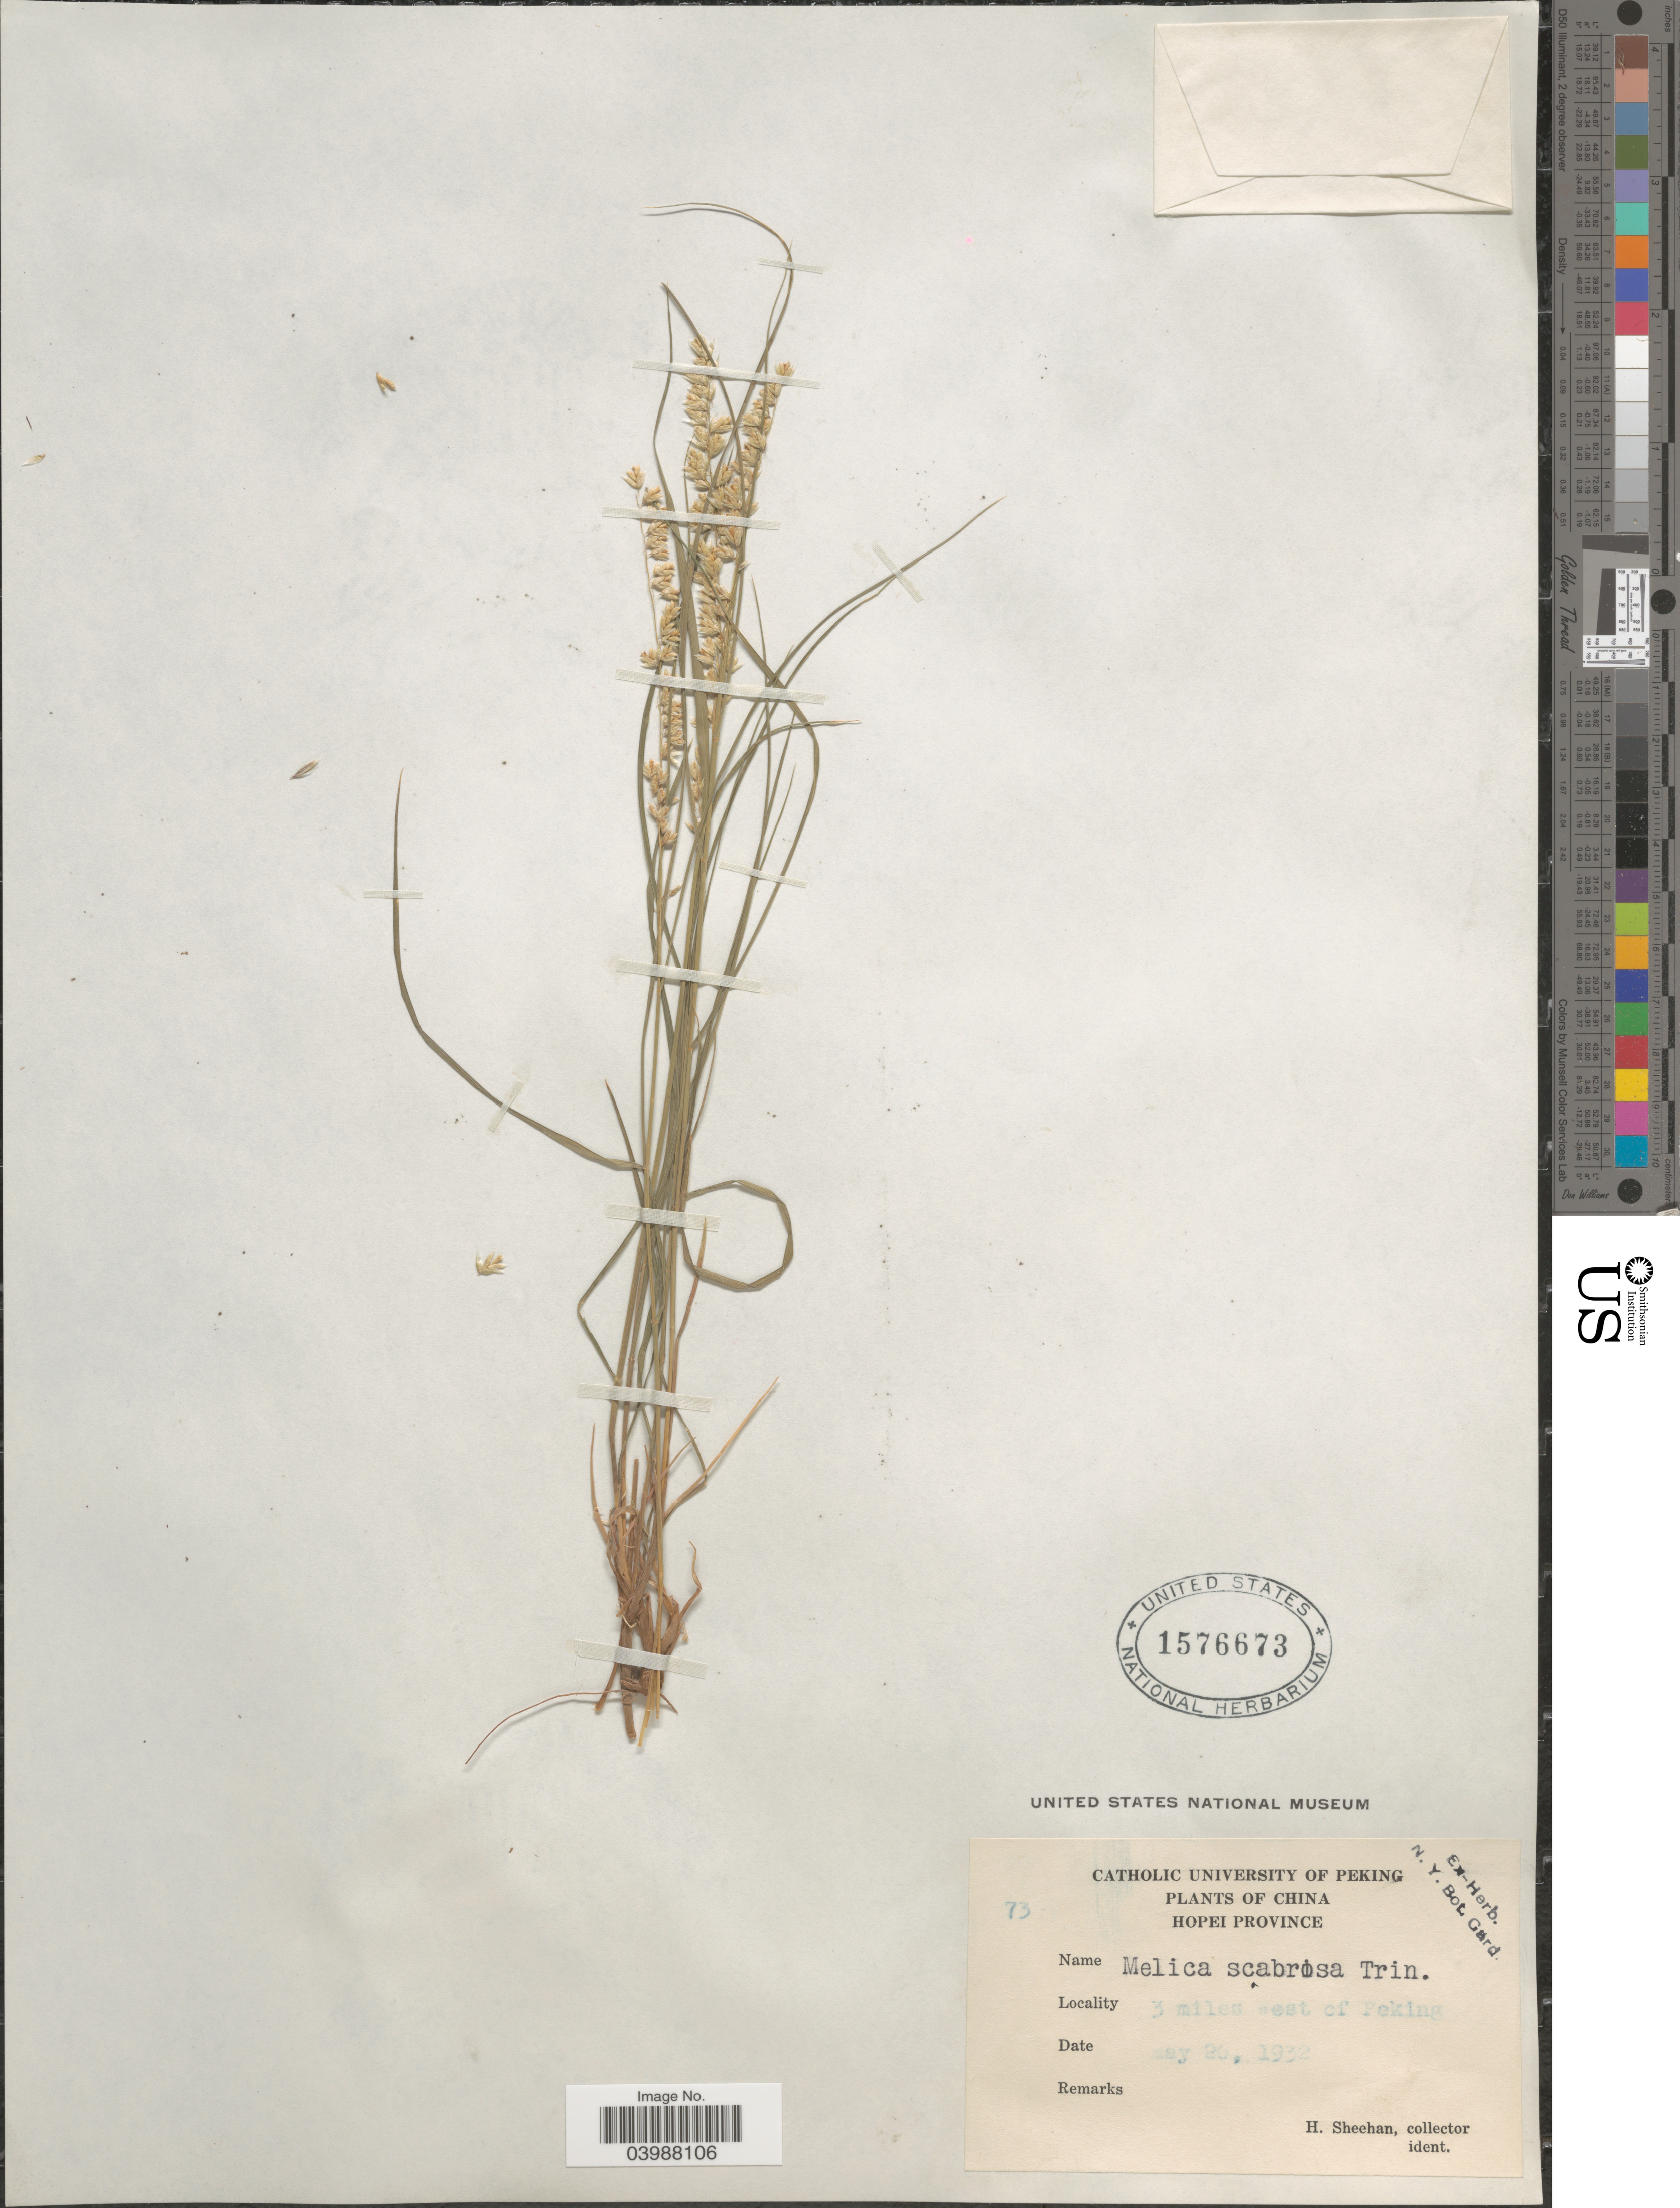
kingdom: Plantae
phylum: Tracheophyta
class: Liliopsida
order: Poales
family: Poaceae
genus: Melica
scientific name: Melica scabrosa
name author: Trin.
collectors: H. Sheehan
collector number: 73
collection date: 1932-05-26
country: China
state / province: Hebei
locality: Hopei Province. 3 miles west of Peking.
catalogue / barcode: US 1576673